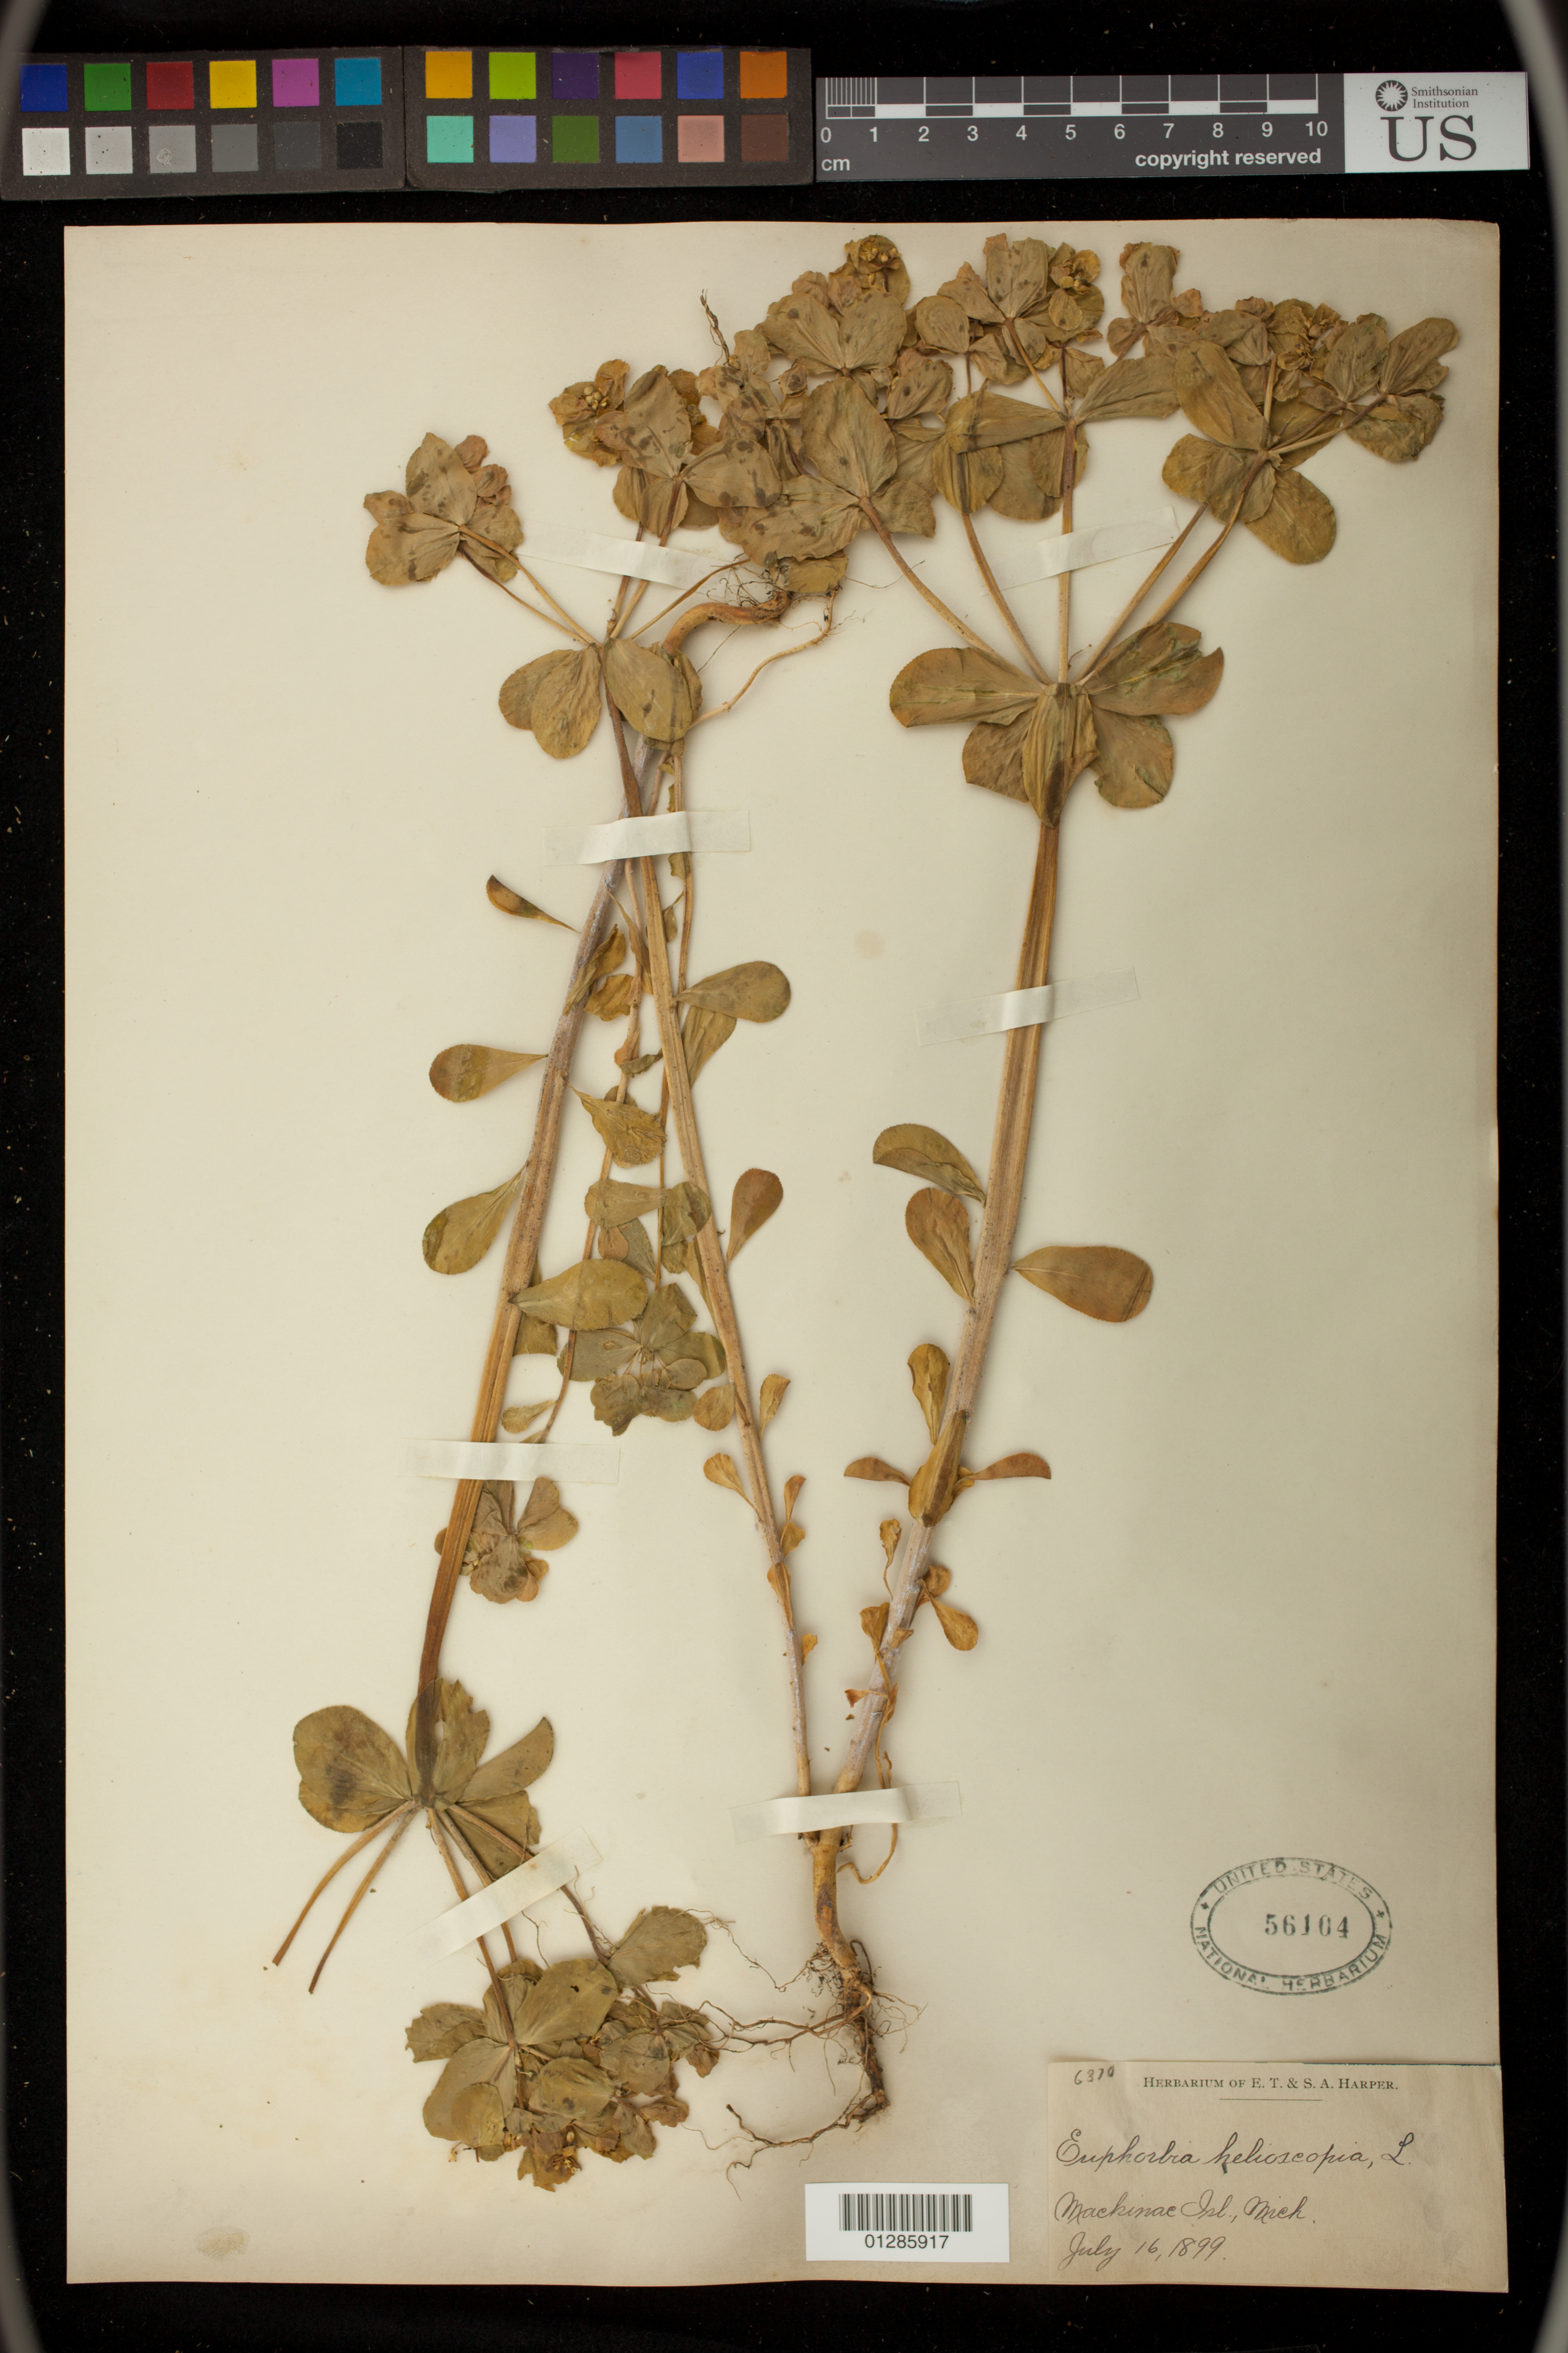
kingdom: Plantae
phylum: Tracheophyta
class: Magnoliopsida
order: Malpighiales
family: Euphorbiaceae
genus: Euphorbia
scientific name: Euphorbia helioscopia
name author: L.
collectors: ex herb. E. T. & S. A. Harper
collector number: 6370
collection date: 1899-07-16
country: United States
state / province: Michigan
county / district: Mackinac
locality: Mackinac Isl.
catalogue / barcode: US 56104